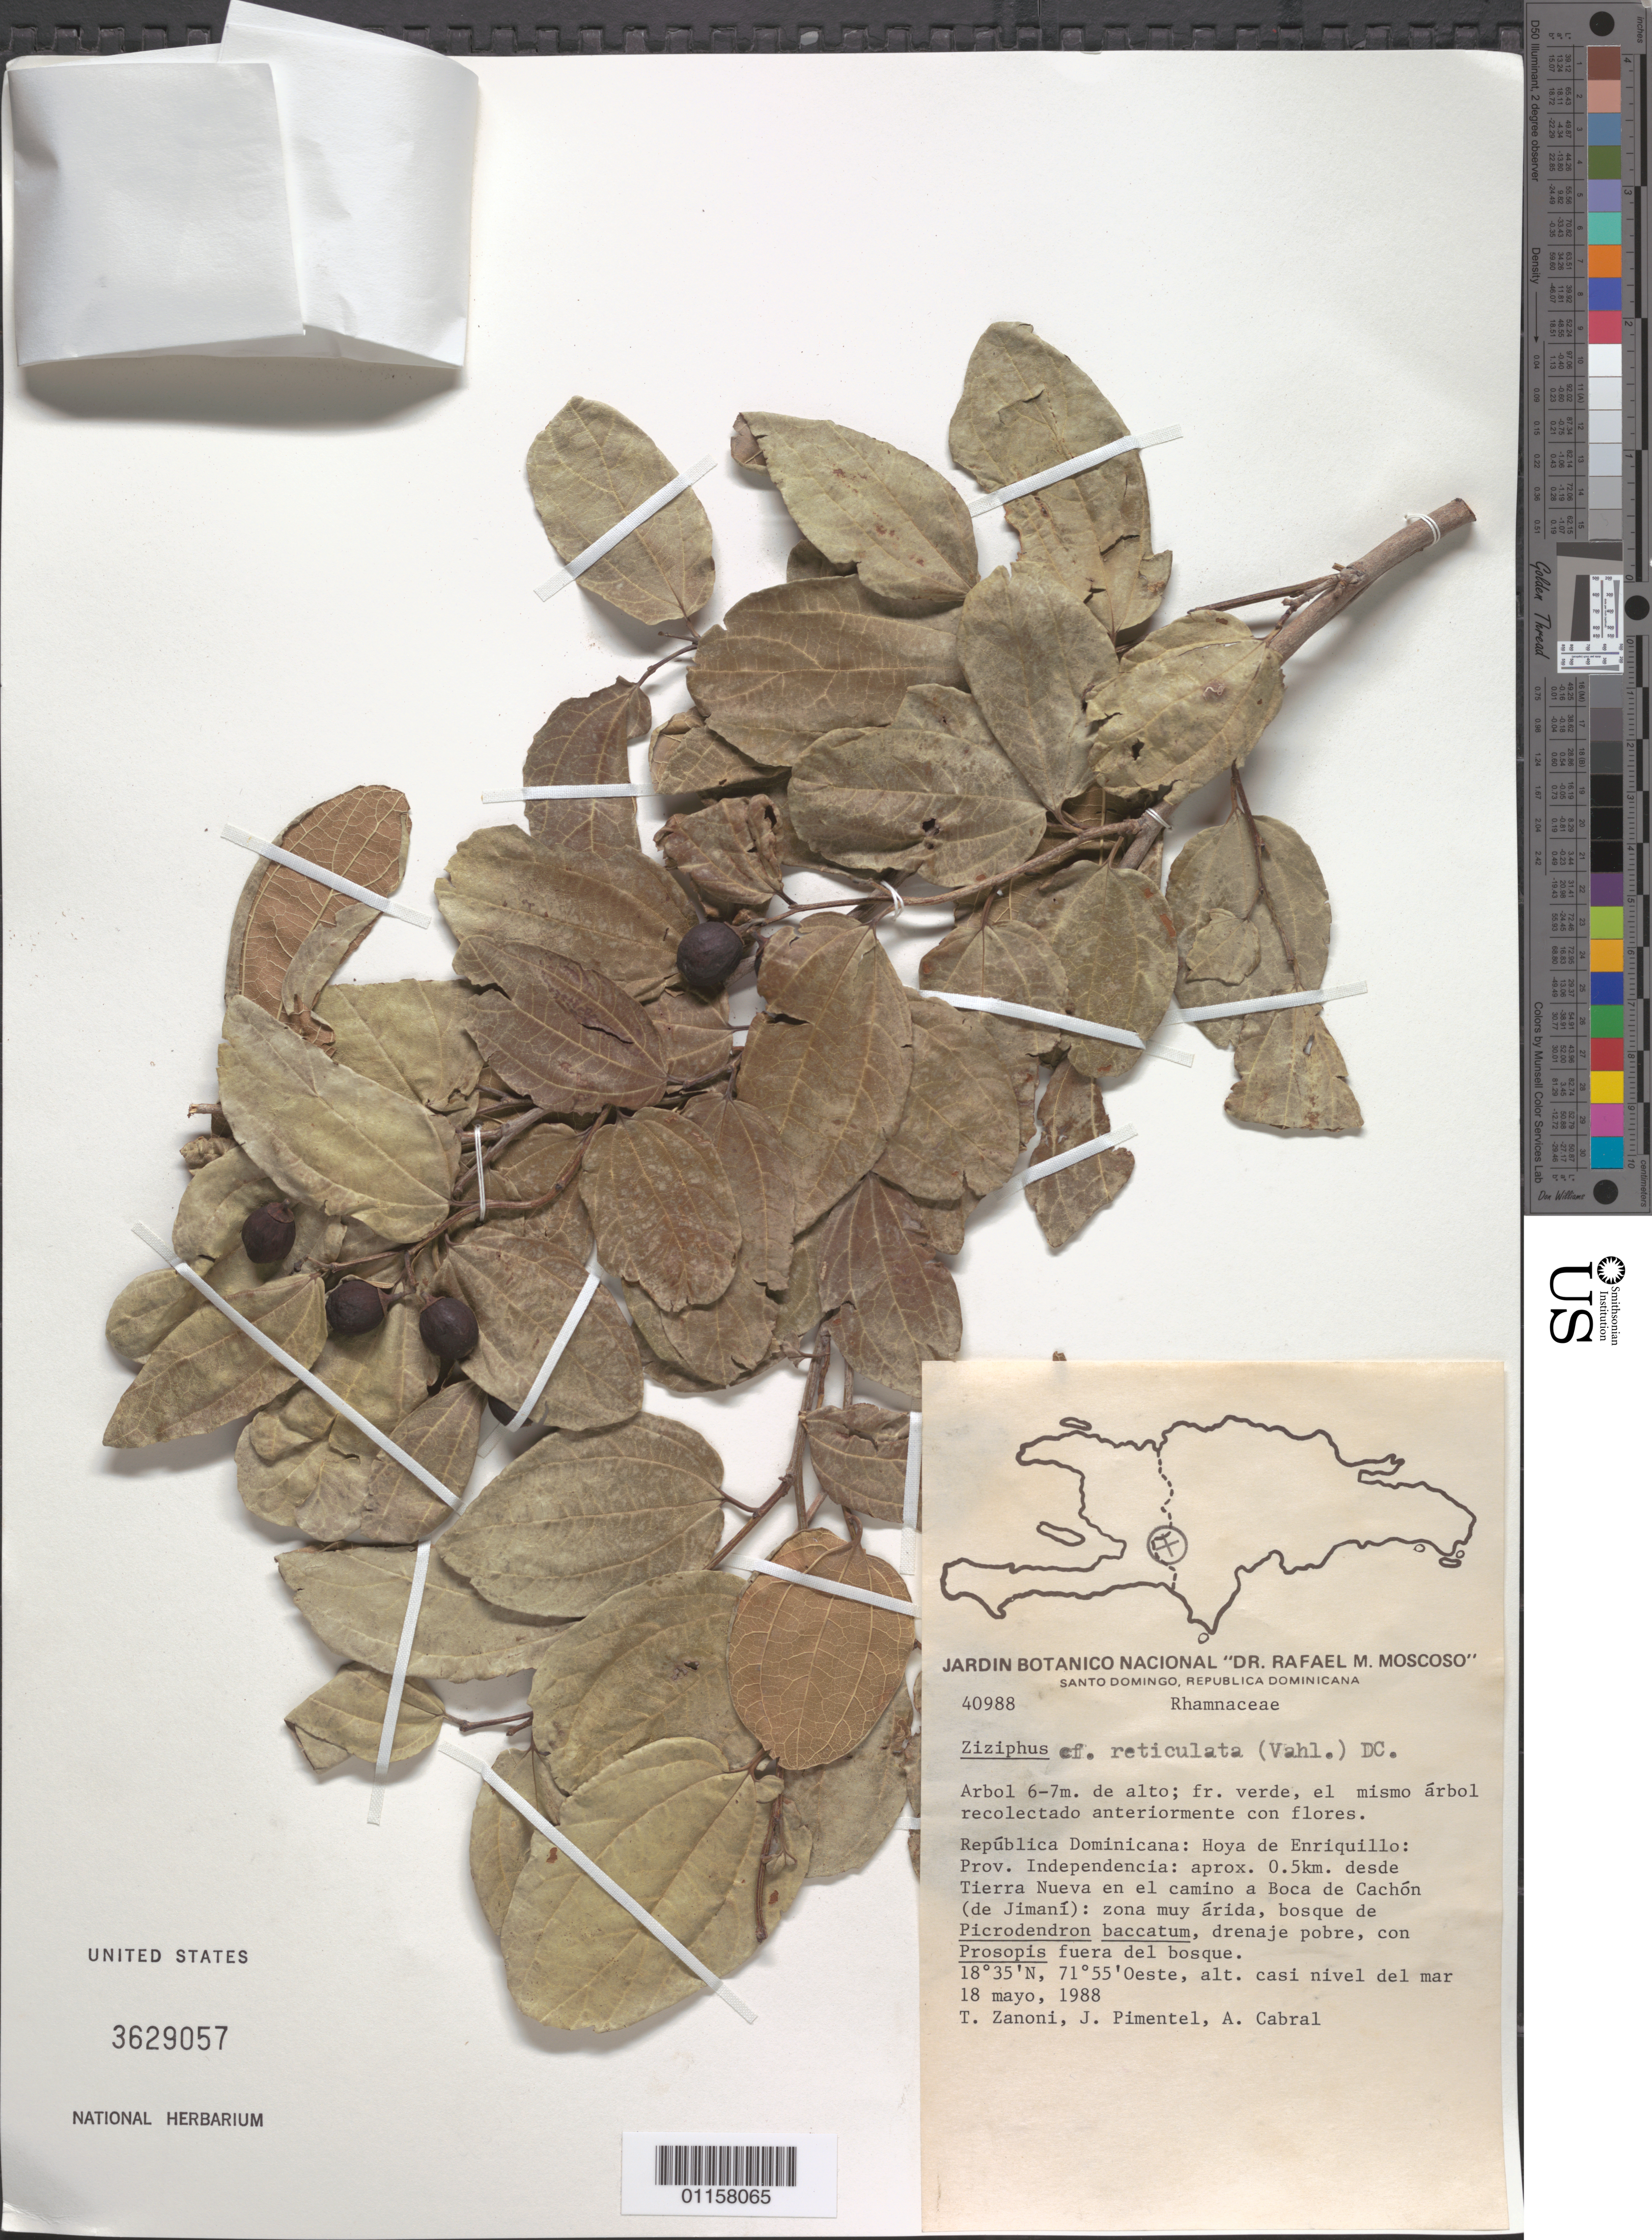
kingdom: Plantae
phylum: Tracheophyta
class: Magnoliopsida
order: Rosales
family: Rhamnaceae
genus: Sarcomphalus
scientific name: Sarcomphalus reticulatus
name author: (Vahl) Urb.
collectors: T. A. Zanoni, J. Pimentel & A. Cabral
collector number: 40988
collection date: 1988-05-18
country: Dominican Republic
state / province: Independencia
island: Hispaniola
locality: Hoya de Enriquillo; aprox. 0.5 km desde Tierra Nueva en el camino a Boca de Cachón (de Jimaní).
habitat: Zona muy árida, bosque de Picrodendron baccatum, drenaje pobre, con Prosopis fuera del bosque.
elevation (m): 0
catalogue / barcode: US 3629057